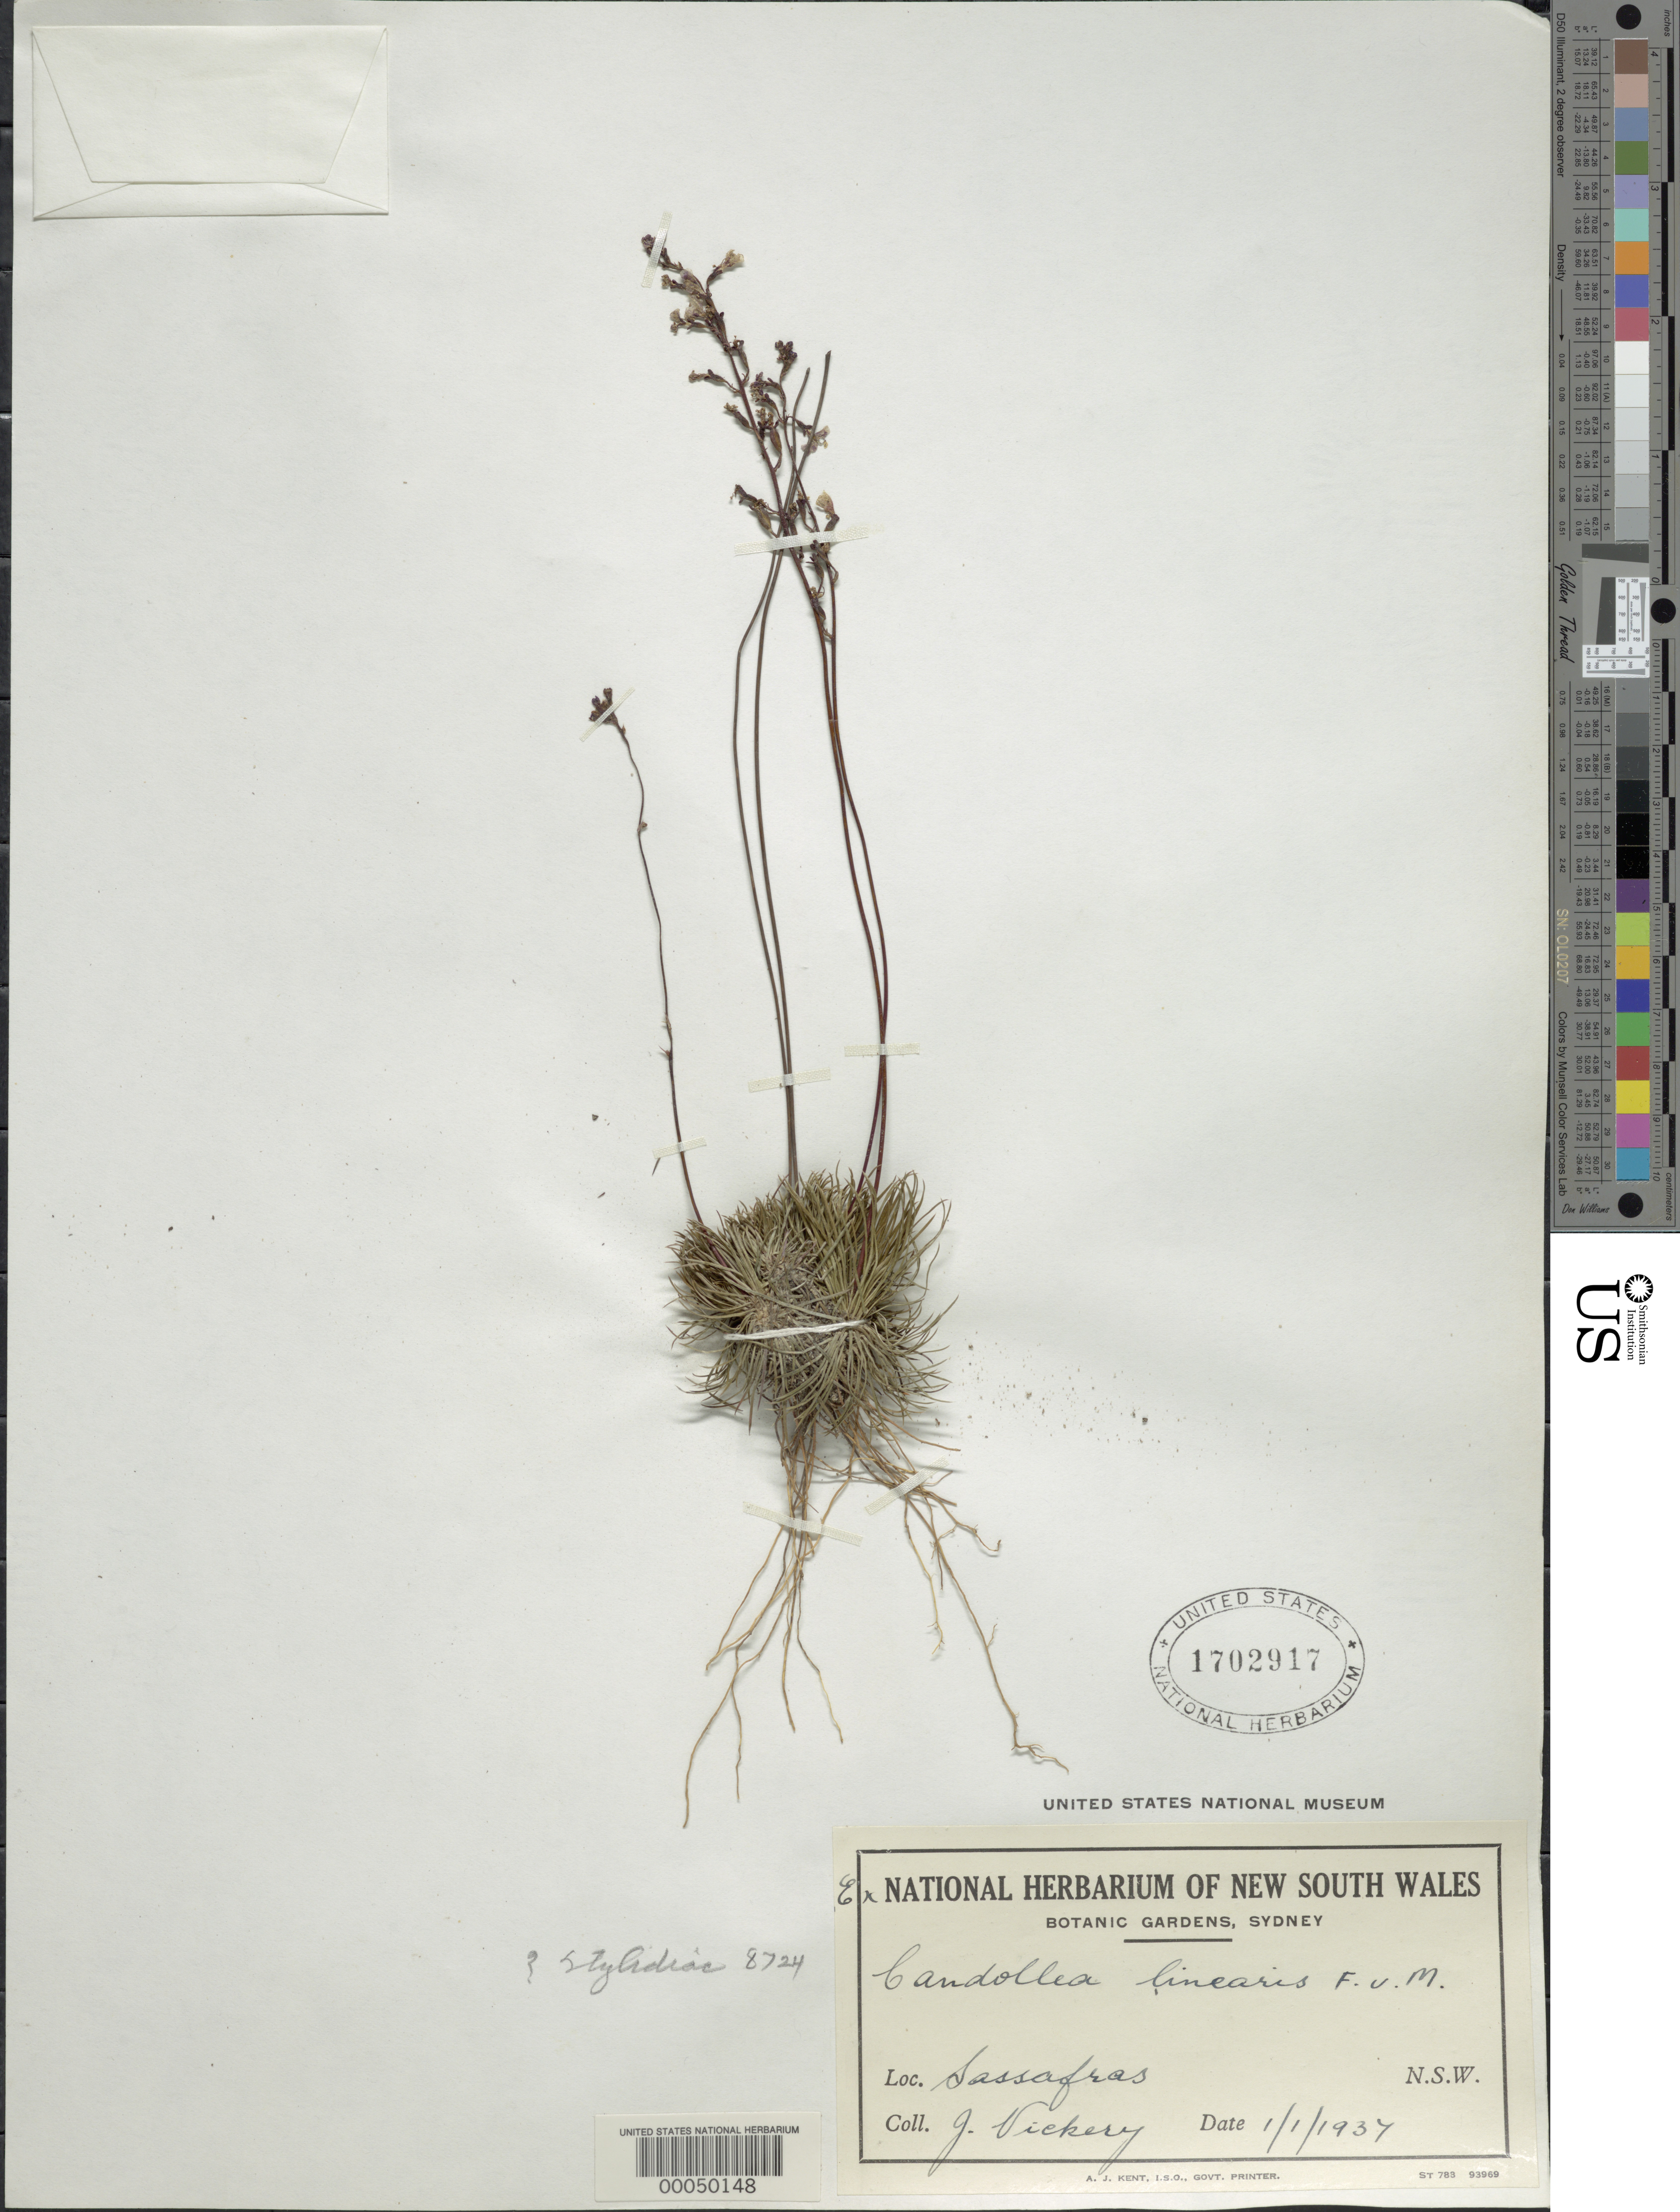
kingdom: Plantae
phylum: Tracheophyta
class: Magnoliopsida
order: Asterales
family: Stylidiaceae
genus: Stylidium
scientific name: Stylidium lineare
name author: Sw. ex Willd.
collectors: J. Vickery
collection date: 1937-01-01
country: Australia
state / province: New South Wales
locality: Sassafras, N.S.W.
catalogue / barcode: US 1702917